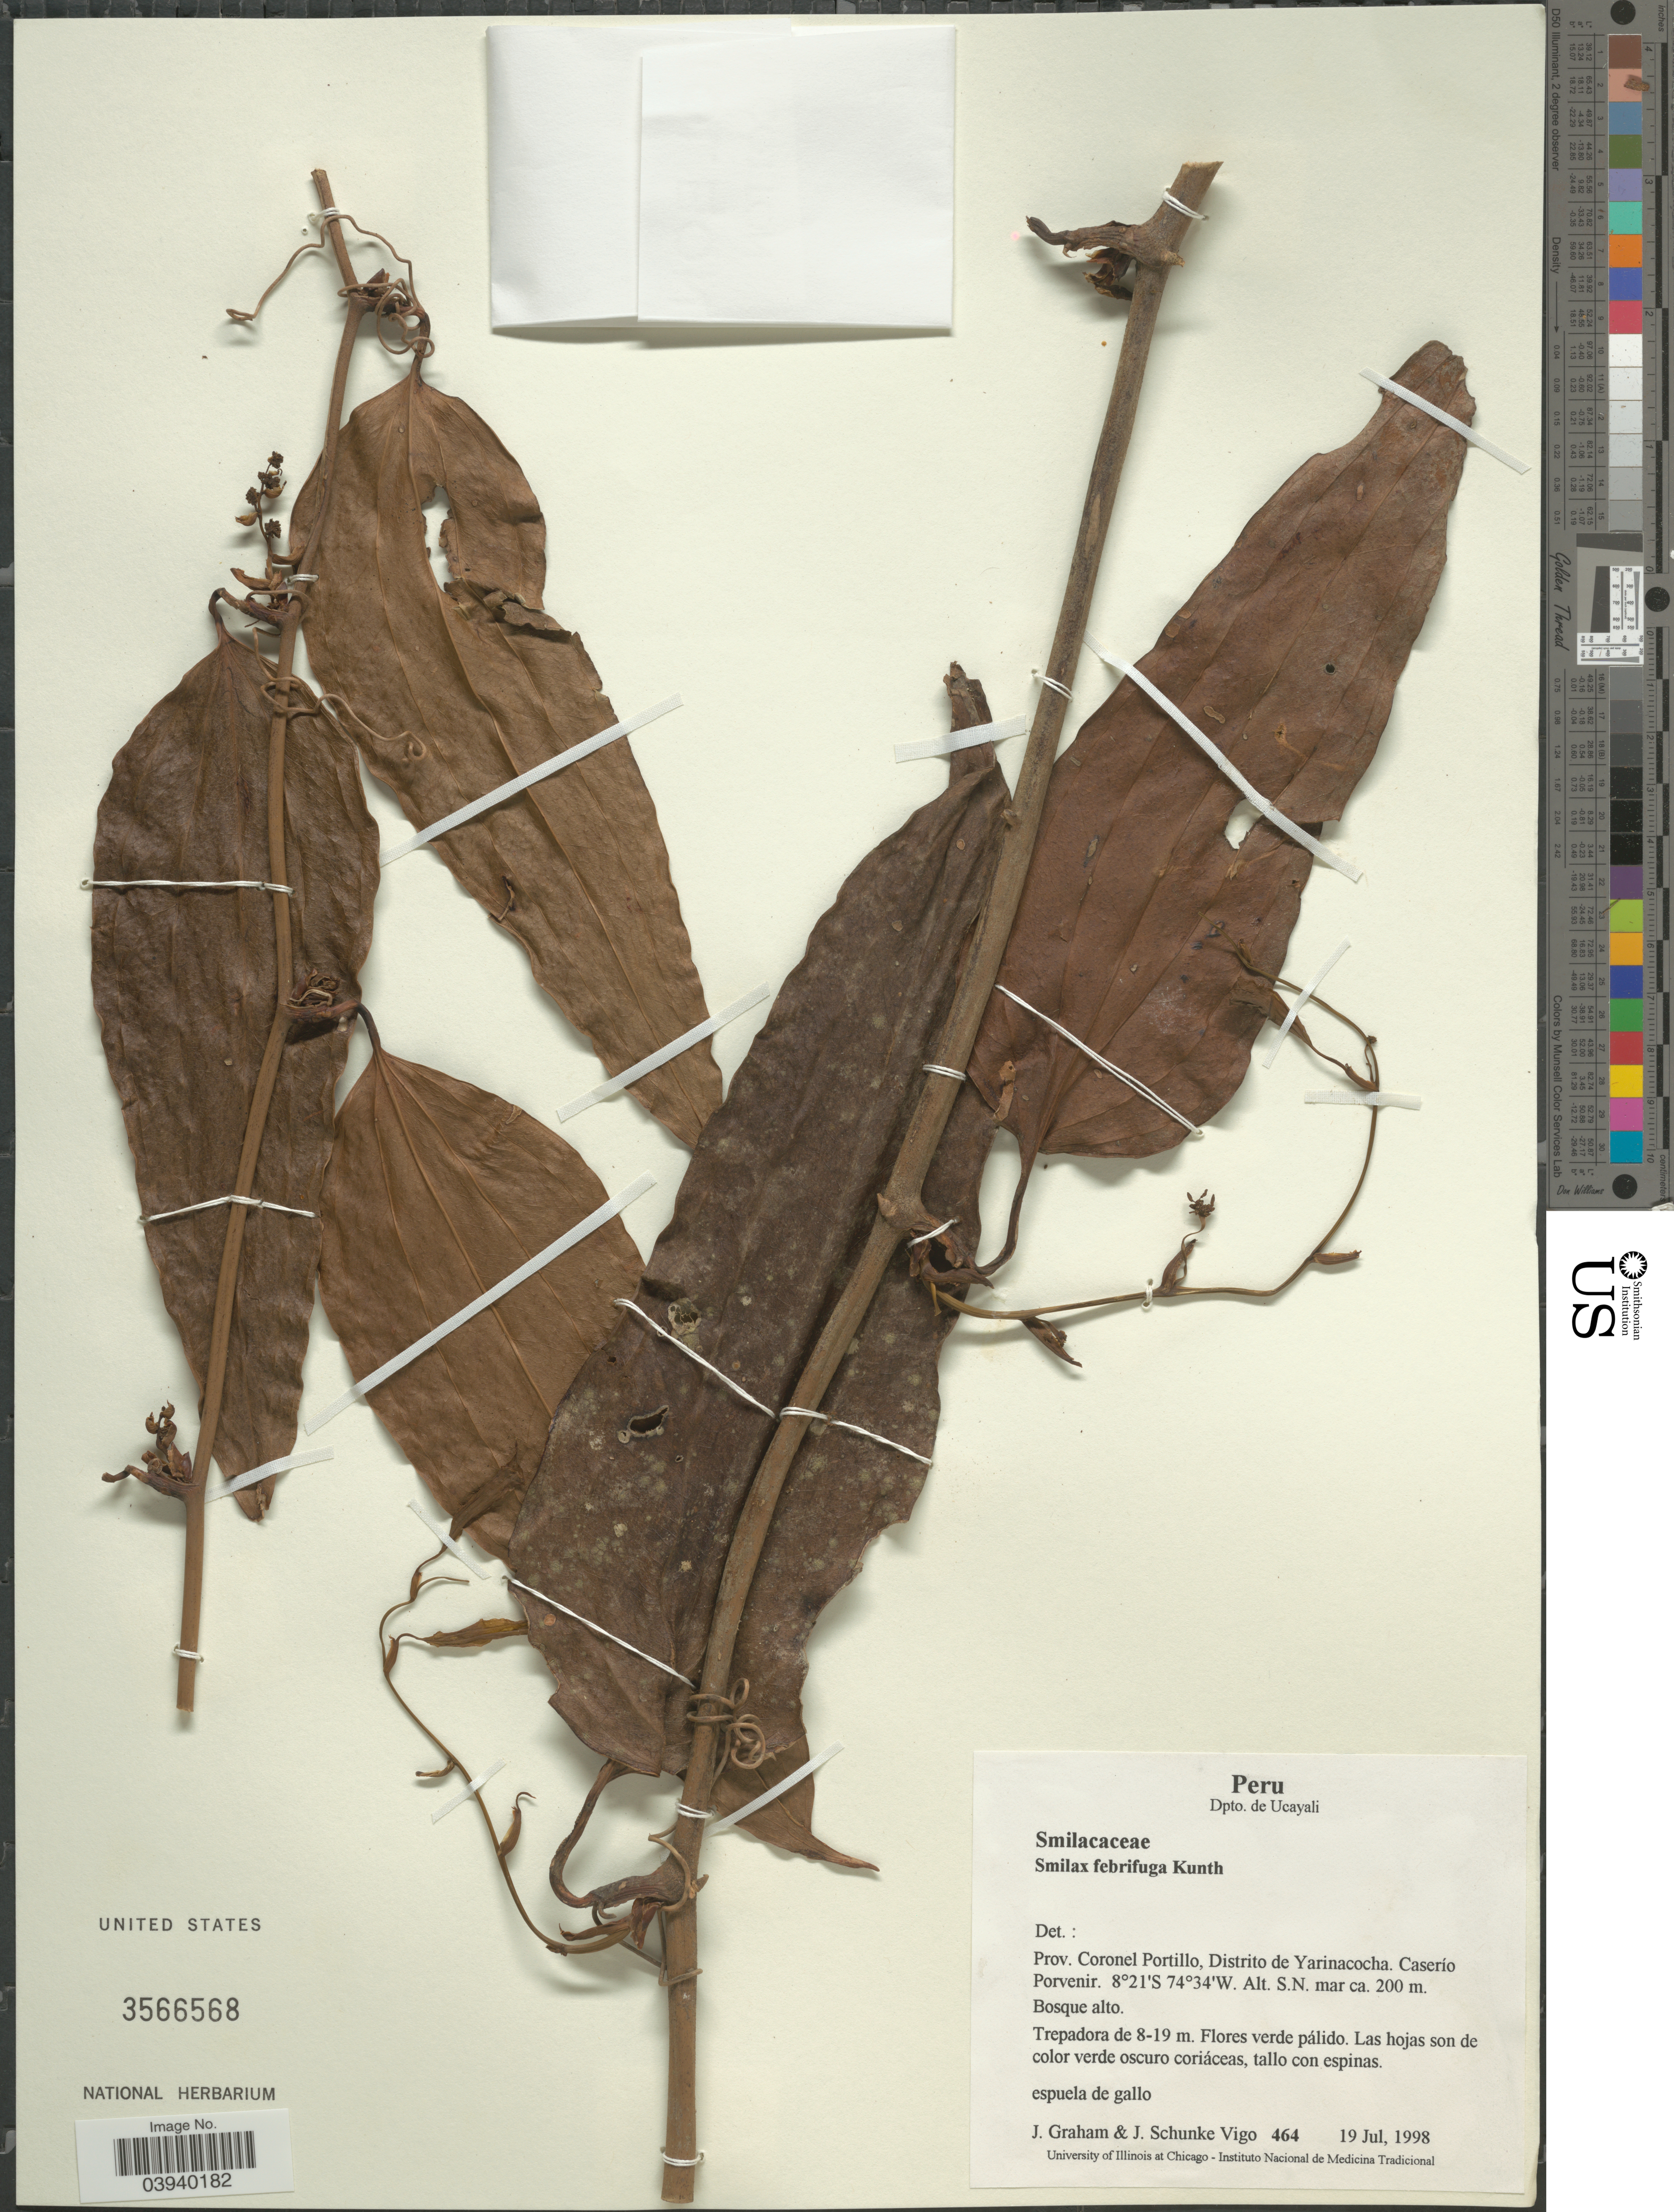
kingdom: Plantae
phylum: Tracheophyta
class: Liliopsida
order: Liliales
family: Smilacaceae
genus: Smilax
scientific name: Smilax febrifuga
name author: Kunth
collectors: J. Graham & J. Schunke Vigo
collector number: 464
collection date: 1998-07-19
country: Peru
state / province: Ucayali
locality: Dpto. de Ucayali. Prov. Coronel Portillo, Distrito de Yarinacocha. Caserio Porvenir.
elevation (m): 200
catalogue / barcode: US 3566568